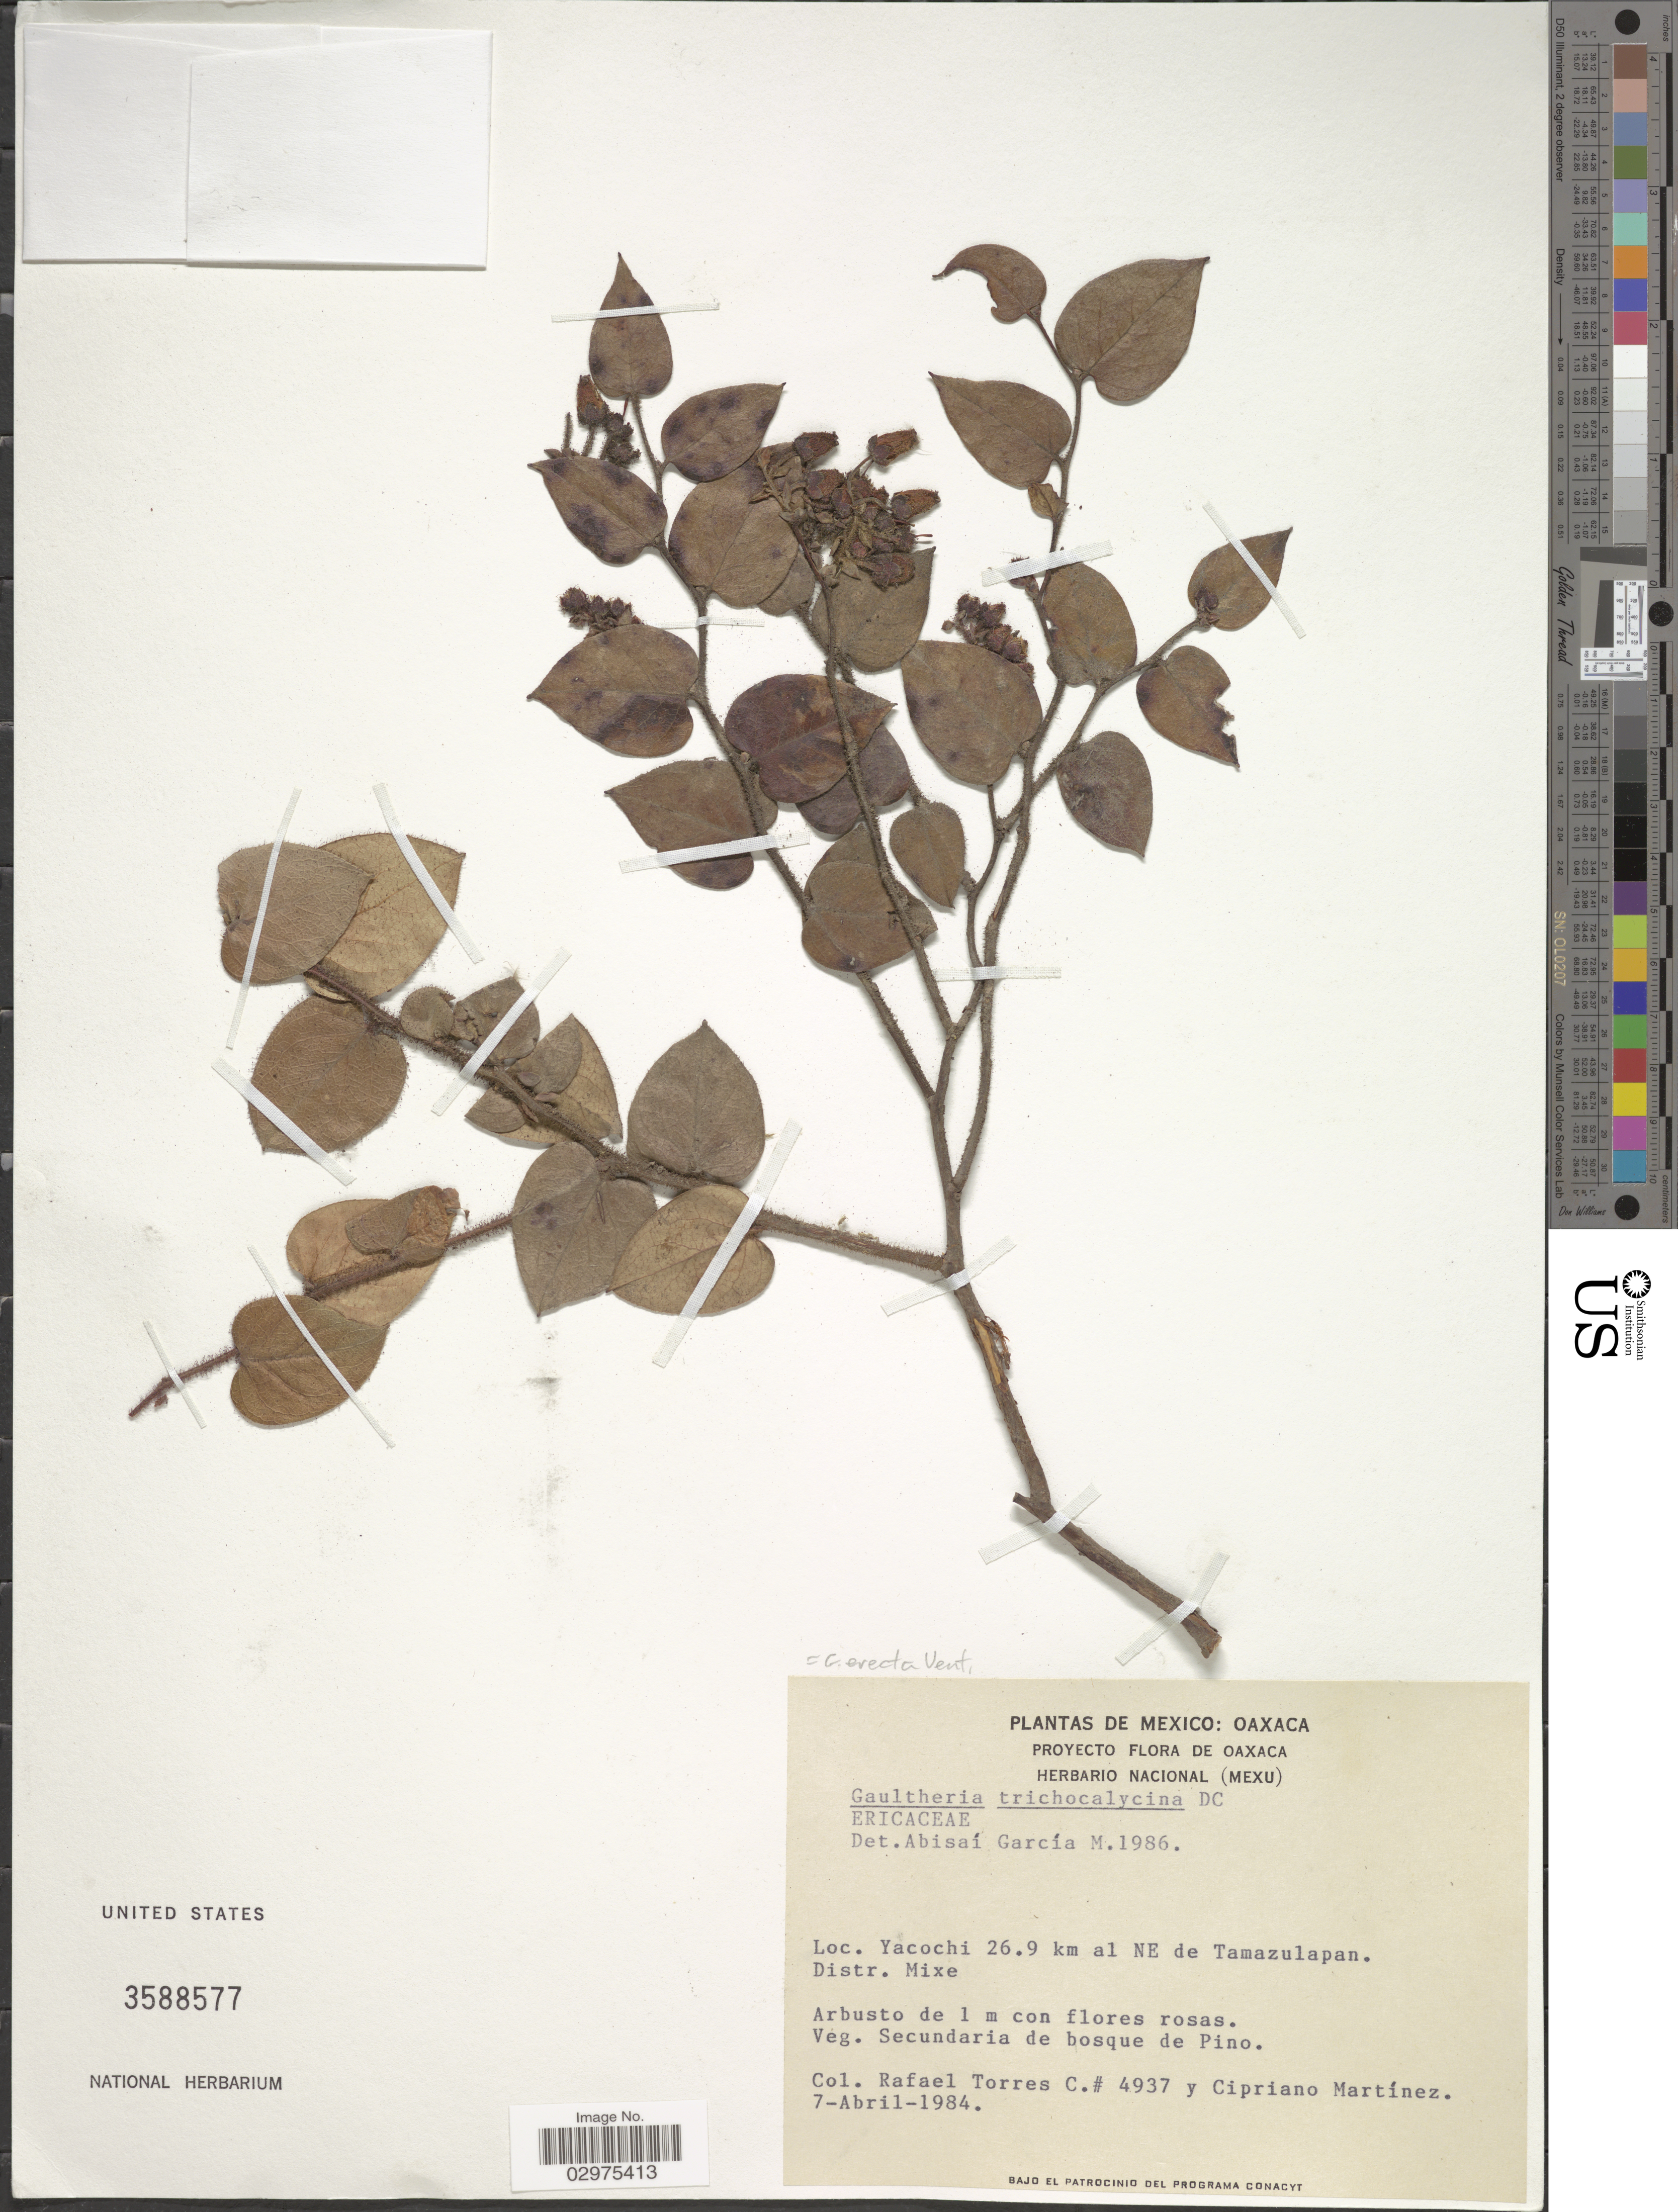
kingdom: Plantae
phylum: Tracheophyta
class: Magnoliopsida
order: Ericales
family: Ericaceae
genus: Gaultheria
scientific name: Gaultheria erecta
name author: Vent.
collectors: R. Torres C. & C. Martínez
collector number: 4937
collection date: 1984-04-07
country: Mexico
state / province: Oaxaca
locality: Yacochi 26.9 km al NE de Tamazulapan. Distr. Mixe.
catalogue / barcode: US 3588577